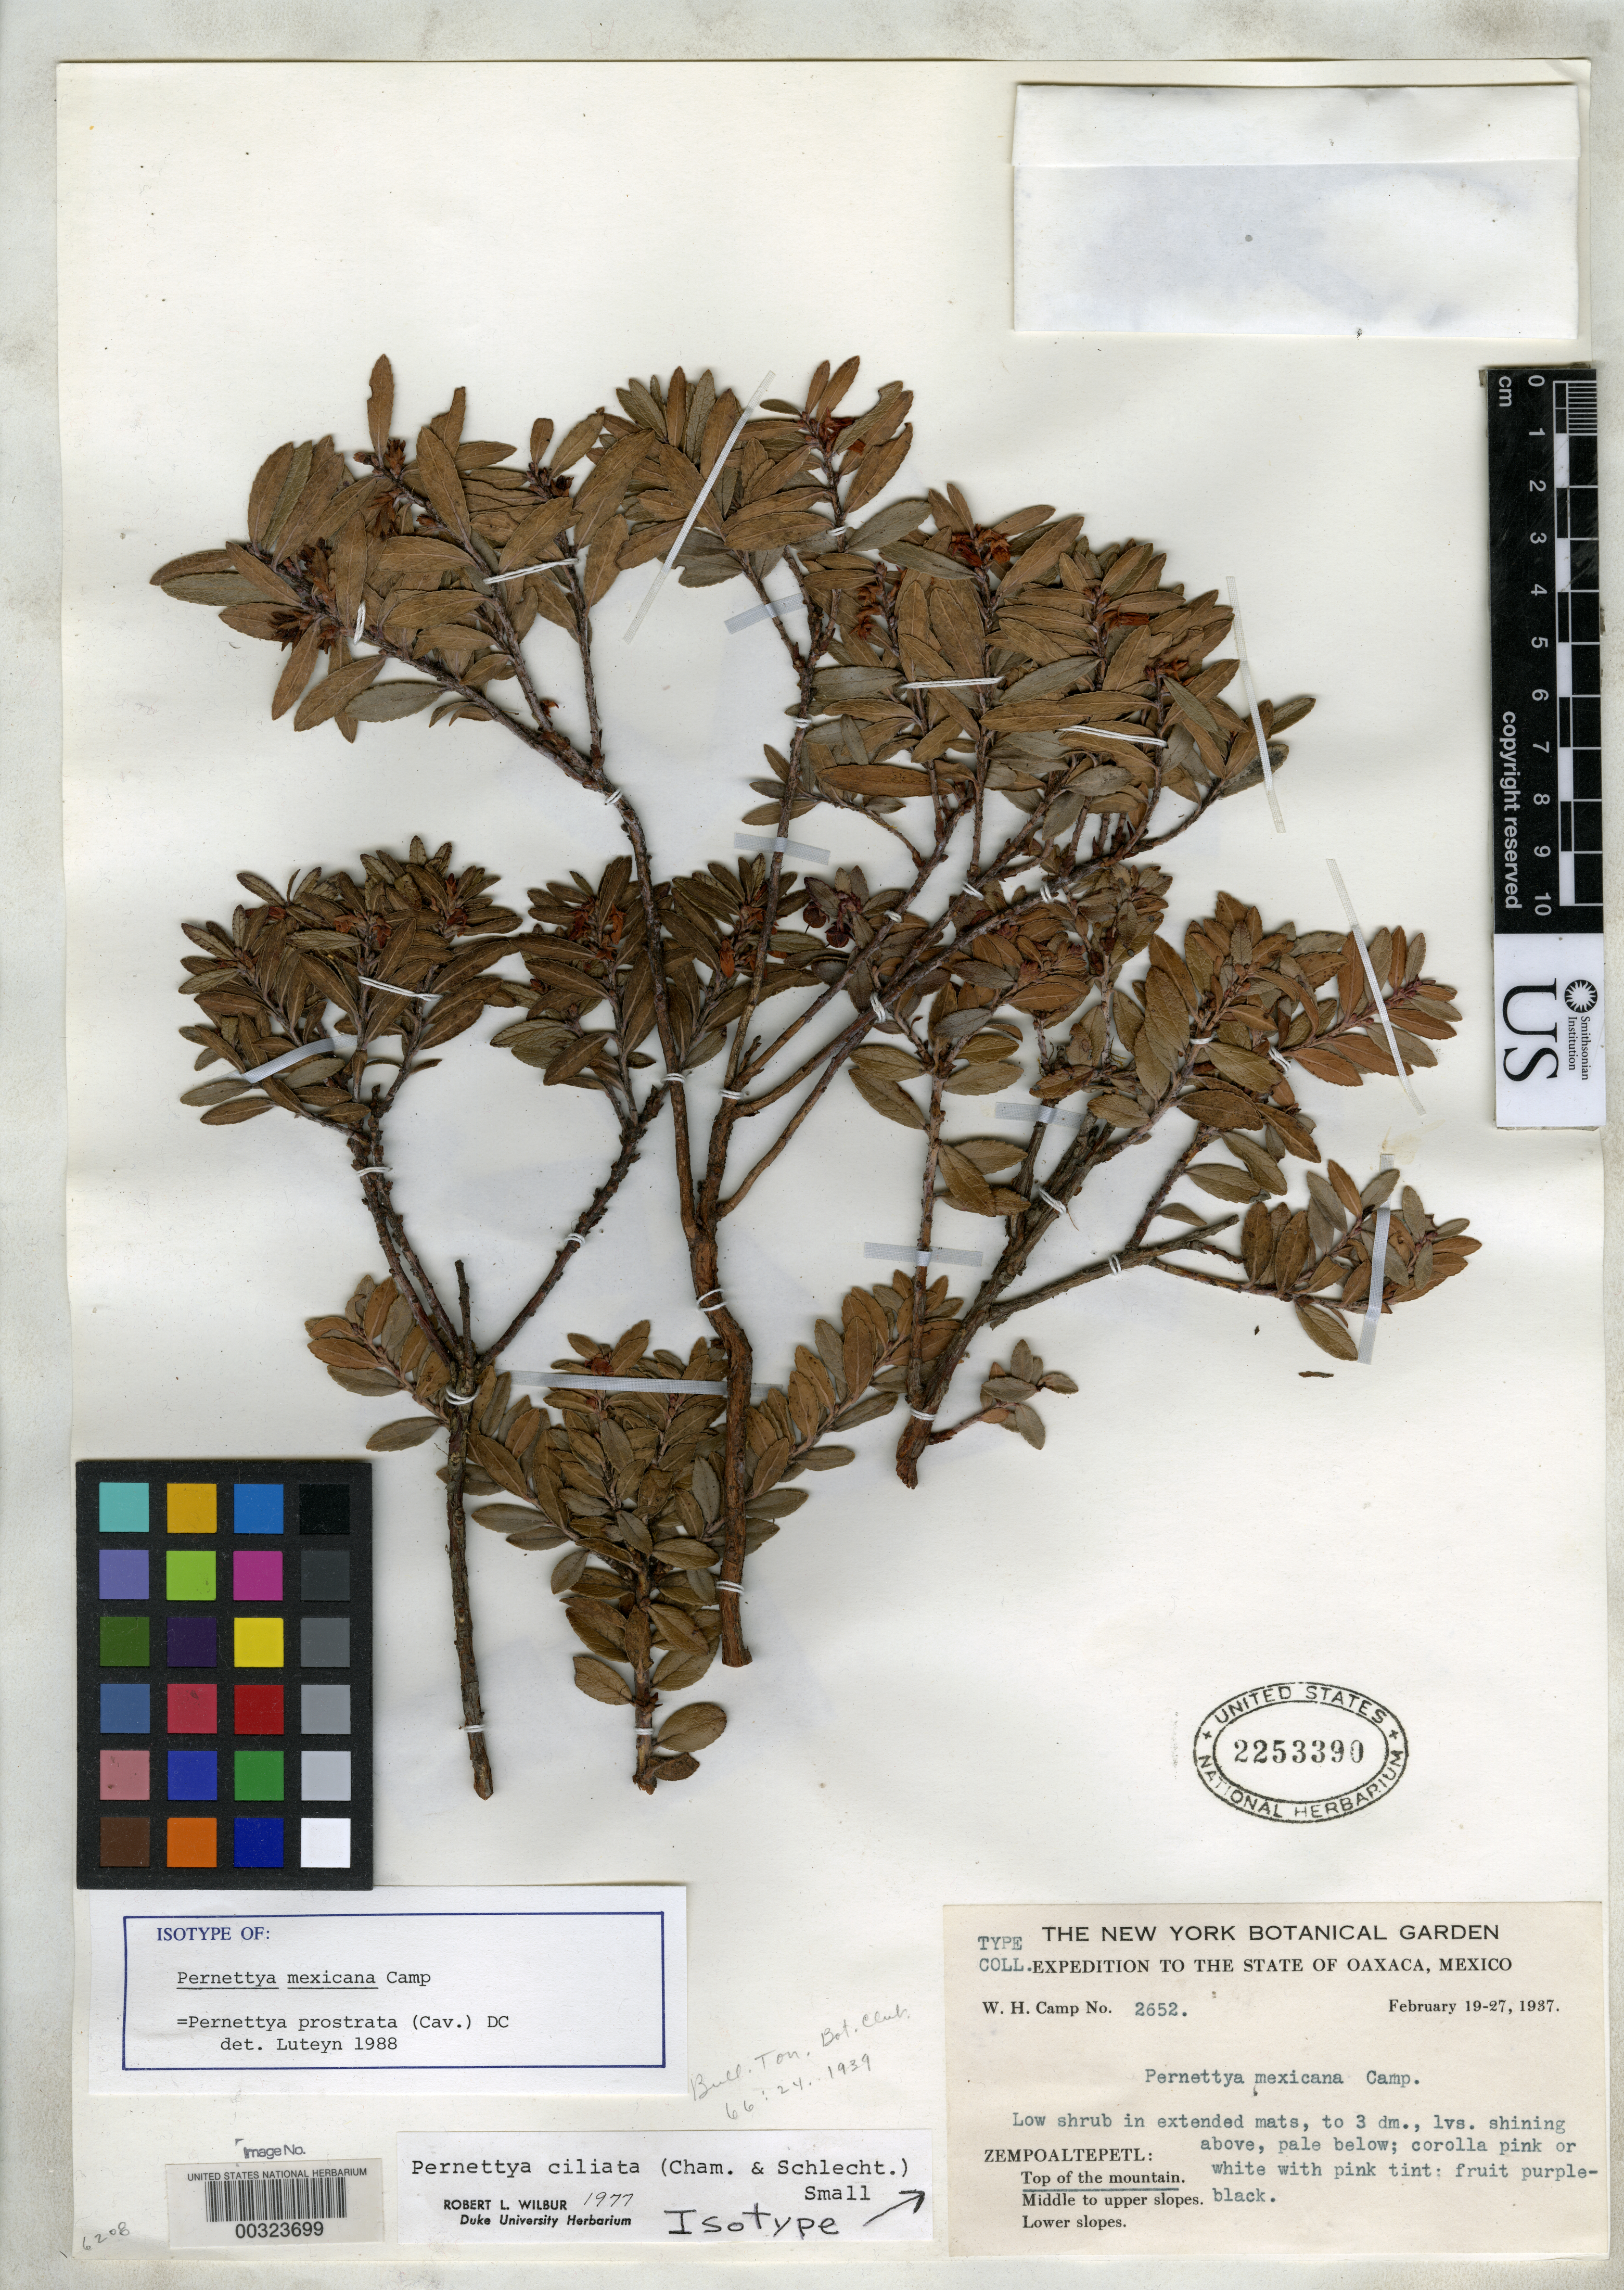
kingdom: Plantae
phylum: Tracheophyta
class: Magnoliopsida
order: Ericales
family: Ericaceae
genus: Pernettya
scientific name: Pernettya mexicana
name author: Camp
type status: Isotype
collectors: W. H. Camp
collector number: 2652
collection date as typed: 19 Feb 1937 to 27 Feb 1937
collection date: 1937-02-19/1937-02-27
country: Mexico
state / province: Oaxaca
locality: Zempoaltepetl, top of mountain.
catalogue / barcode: US 2253390